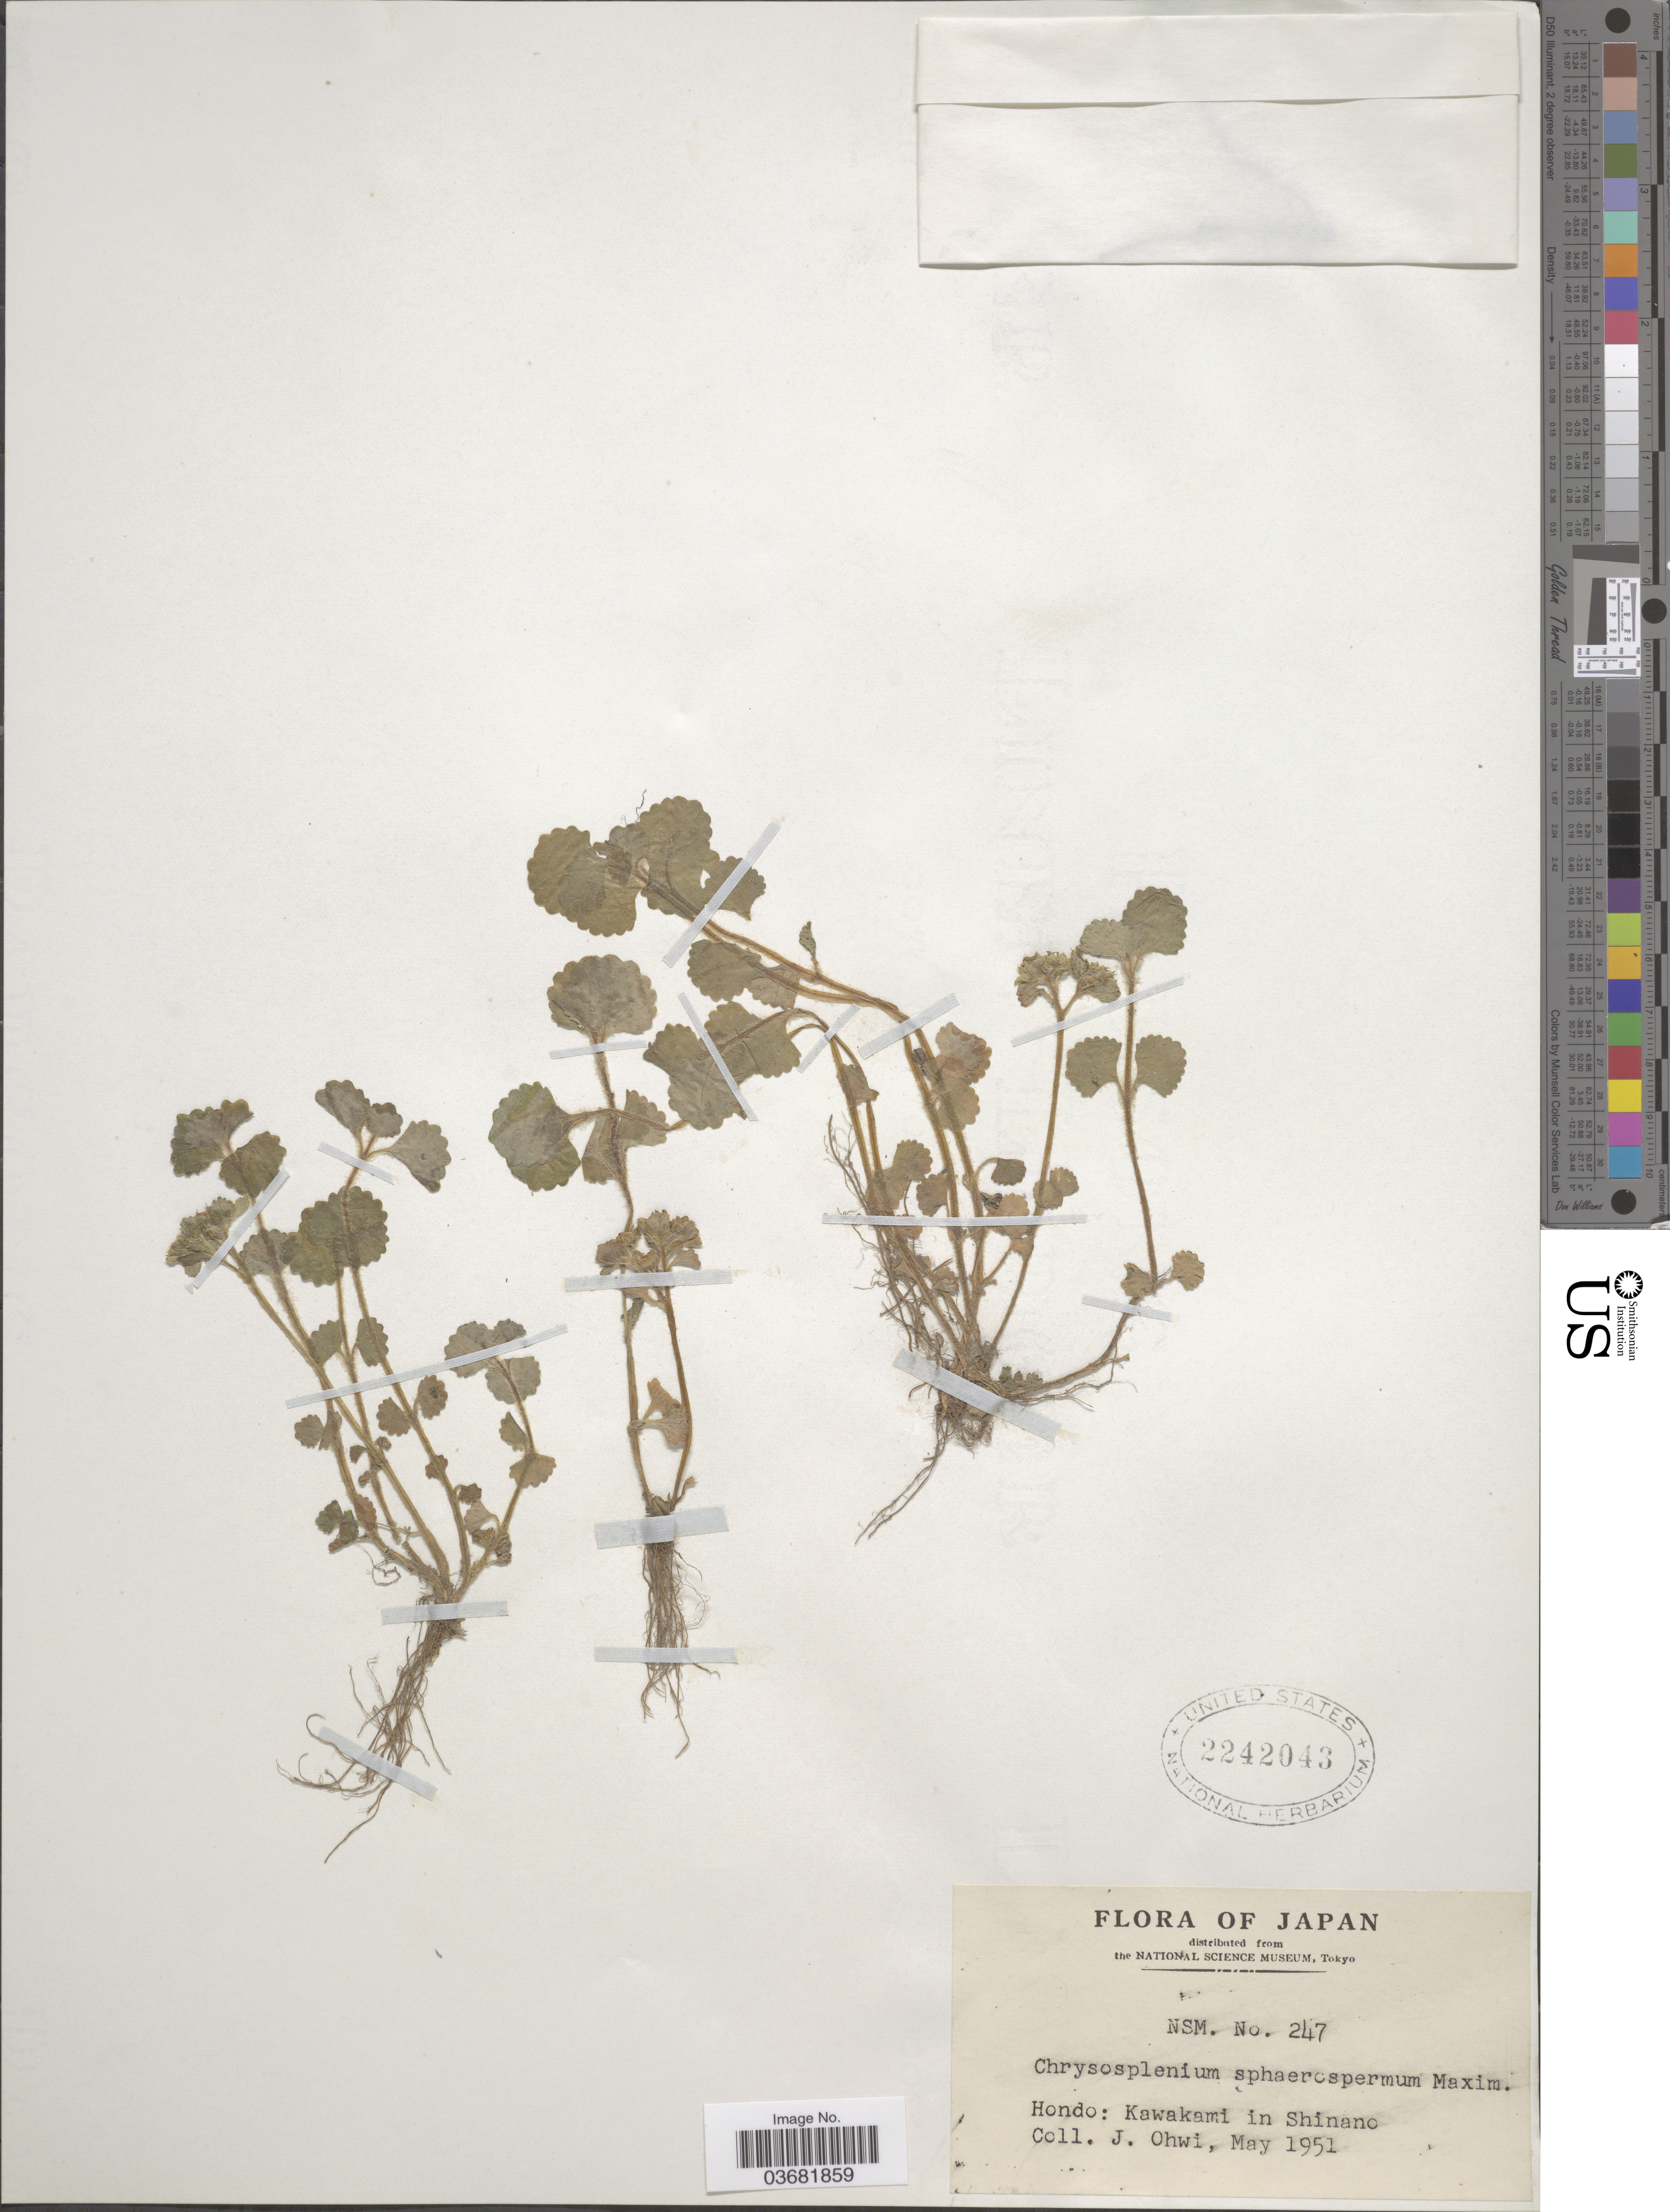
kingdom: Plantae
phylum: Tracheophyta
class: Magnoliopsida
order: Saxifragales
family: Saxifragaceae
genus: Chrysosplenium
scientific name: Chrysosplenium pilosum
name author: Maxim.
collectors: J. Ohwi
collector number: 247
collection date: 1951-05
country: Japan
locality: Hondo: Kawakami in Shinano.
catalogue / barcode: US 2242043